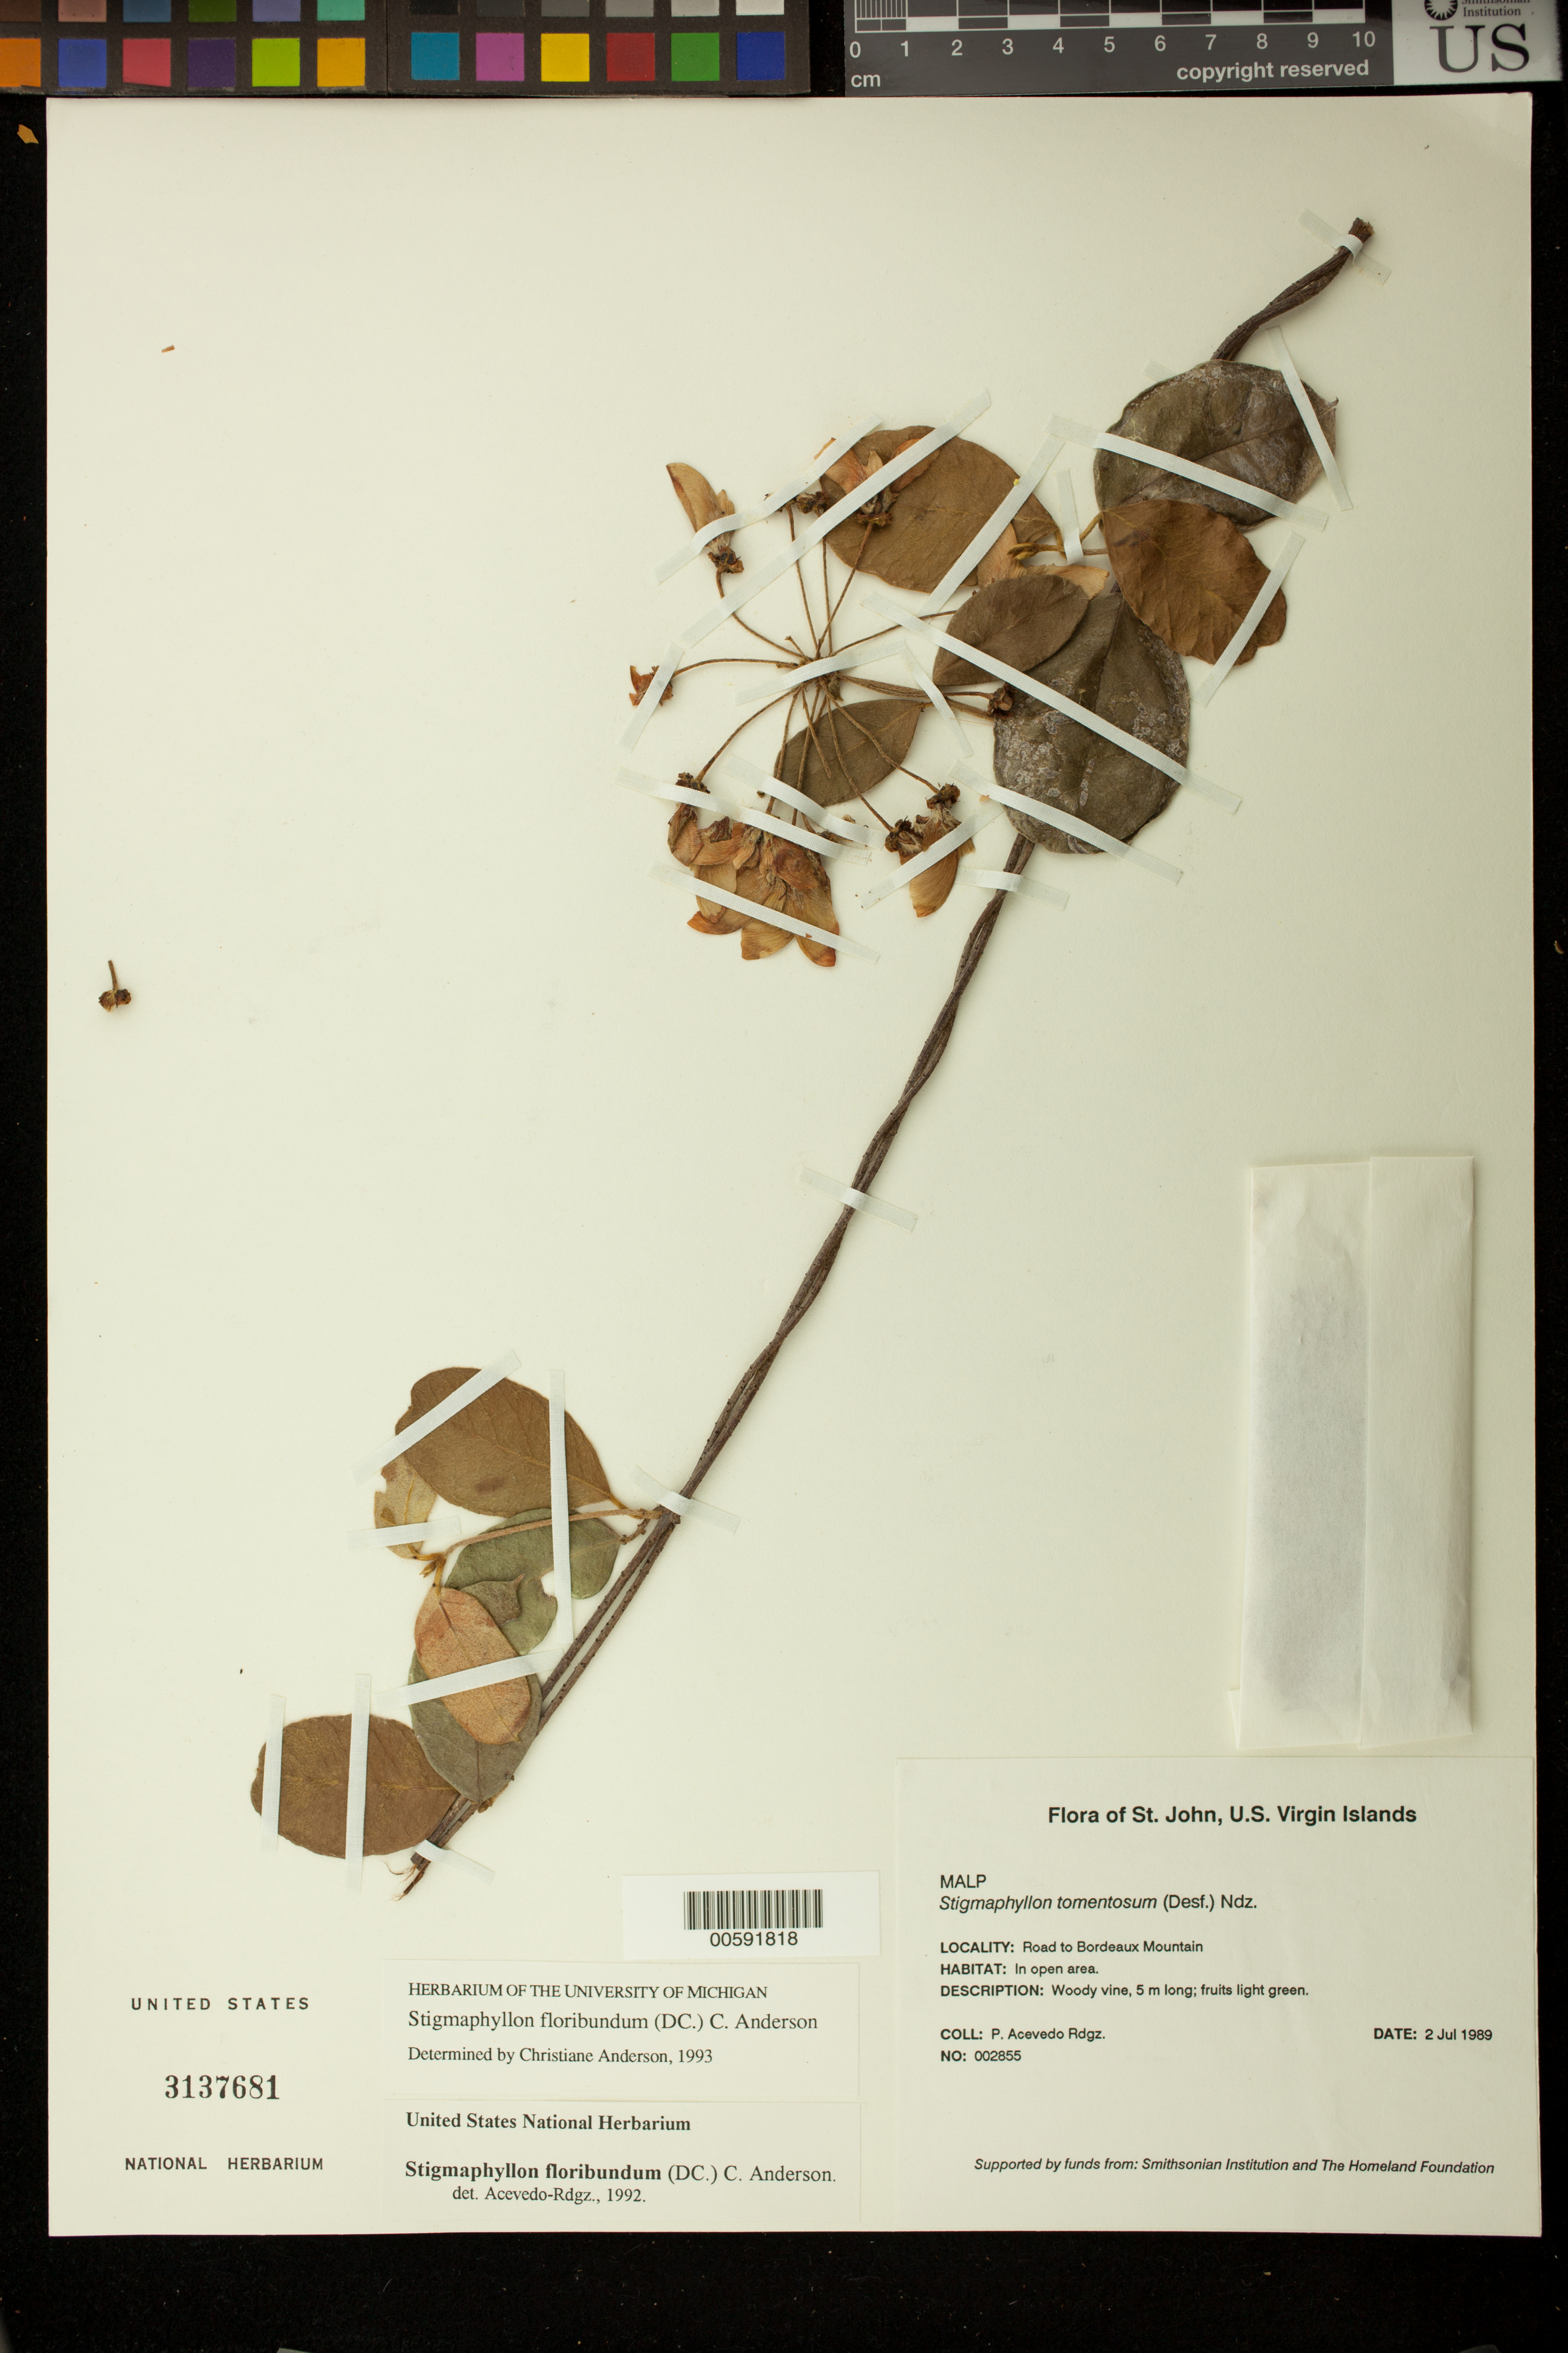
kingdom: Plantae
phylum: Tracheophyta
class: Magnoliopsida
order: Malpighiales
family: Malpighiaceae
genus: Stigmaphyllon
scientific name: Stigmaphyllon floribundum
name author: (DC.) C.E. Anderson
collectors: P. Acevedo-Rodr.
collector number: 2855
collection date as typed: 02 Jul 1989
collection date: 1989-07-02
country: U.S. Virgin Islands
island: St. John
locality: Road to Bordeaux Mountain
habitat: In open area.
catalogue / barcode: US 3137681